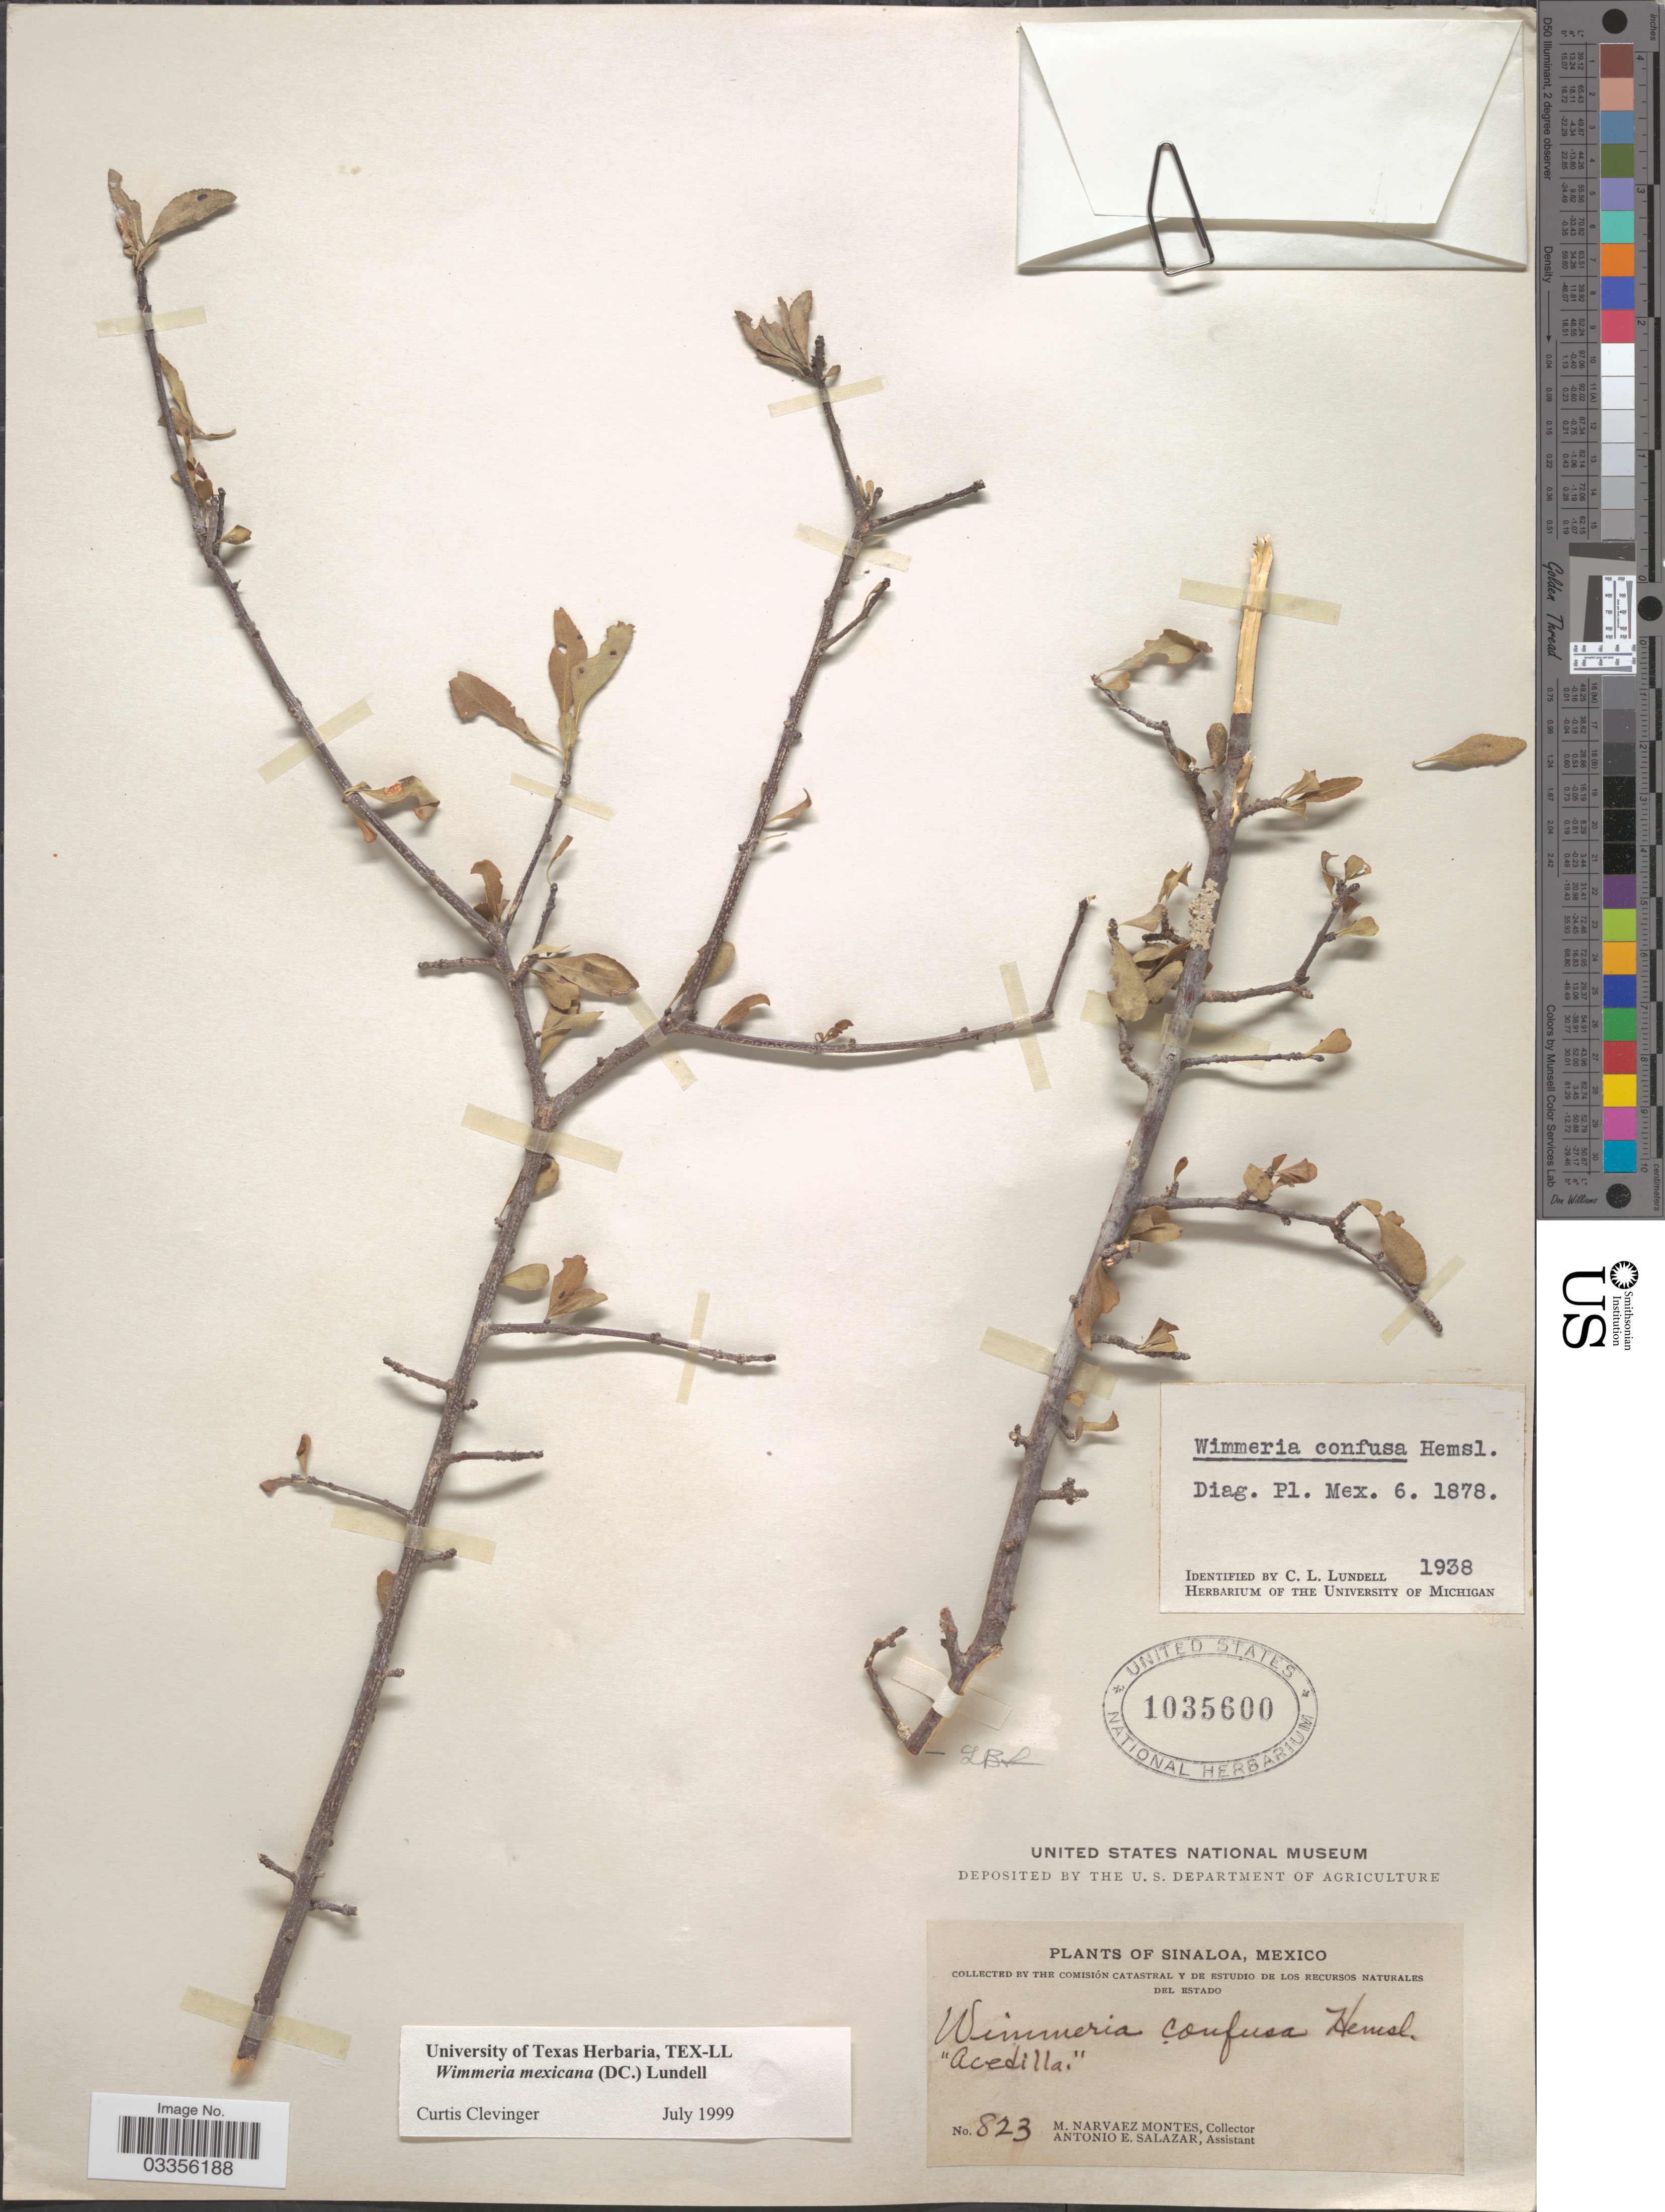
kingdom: Plantae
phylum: Tracheophyta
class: Magnoliopsida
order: Celastrales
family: Celastraceae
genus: Wimmeria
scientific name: Wimmeria mexicana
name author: (DC.) Lundell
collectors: M. Narvaez-Montes & A. E. Salazar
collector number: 823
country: Mexico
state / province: Sinaloa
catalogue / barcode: US 1035600